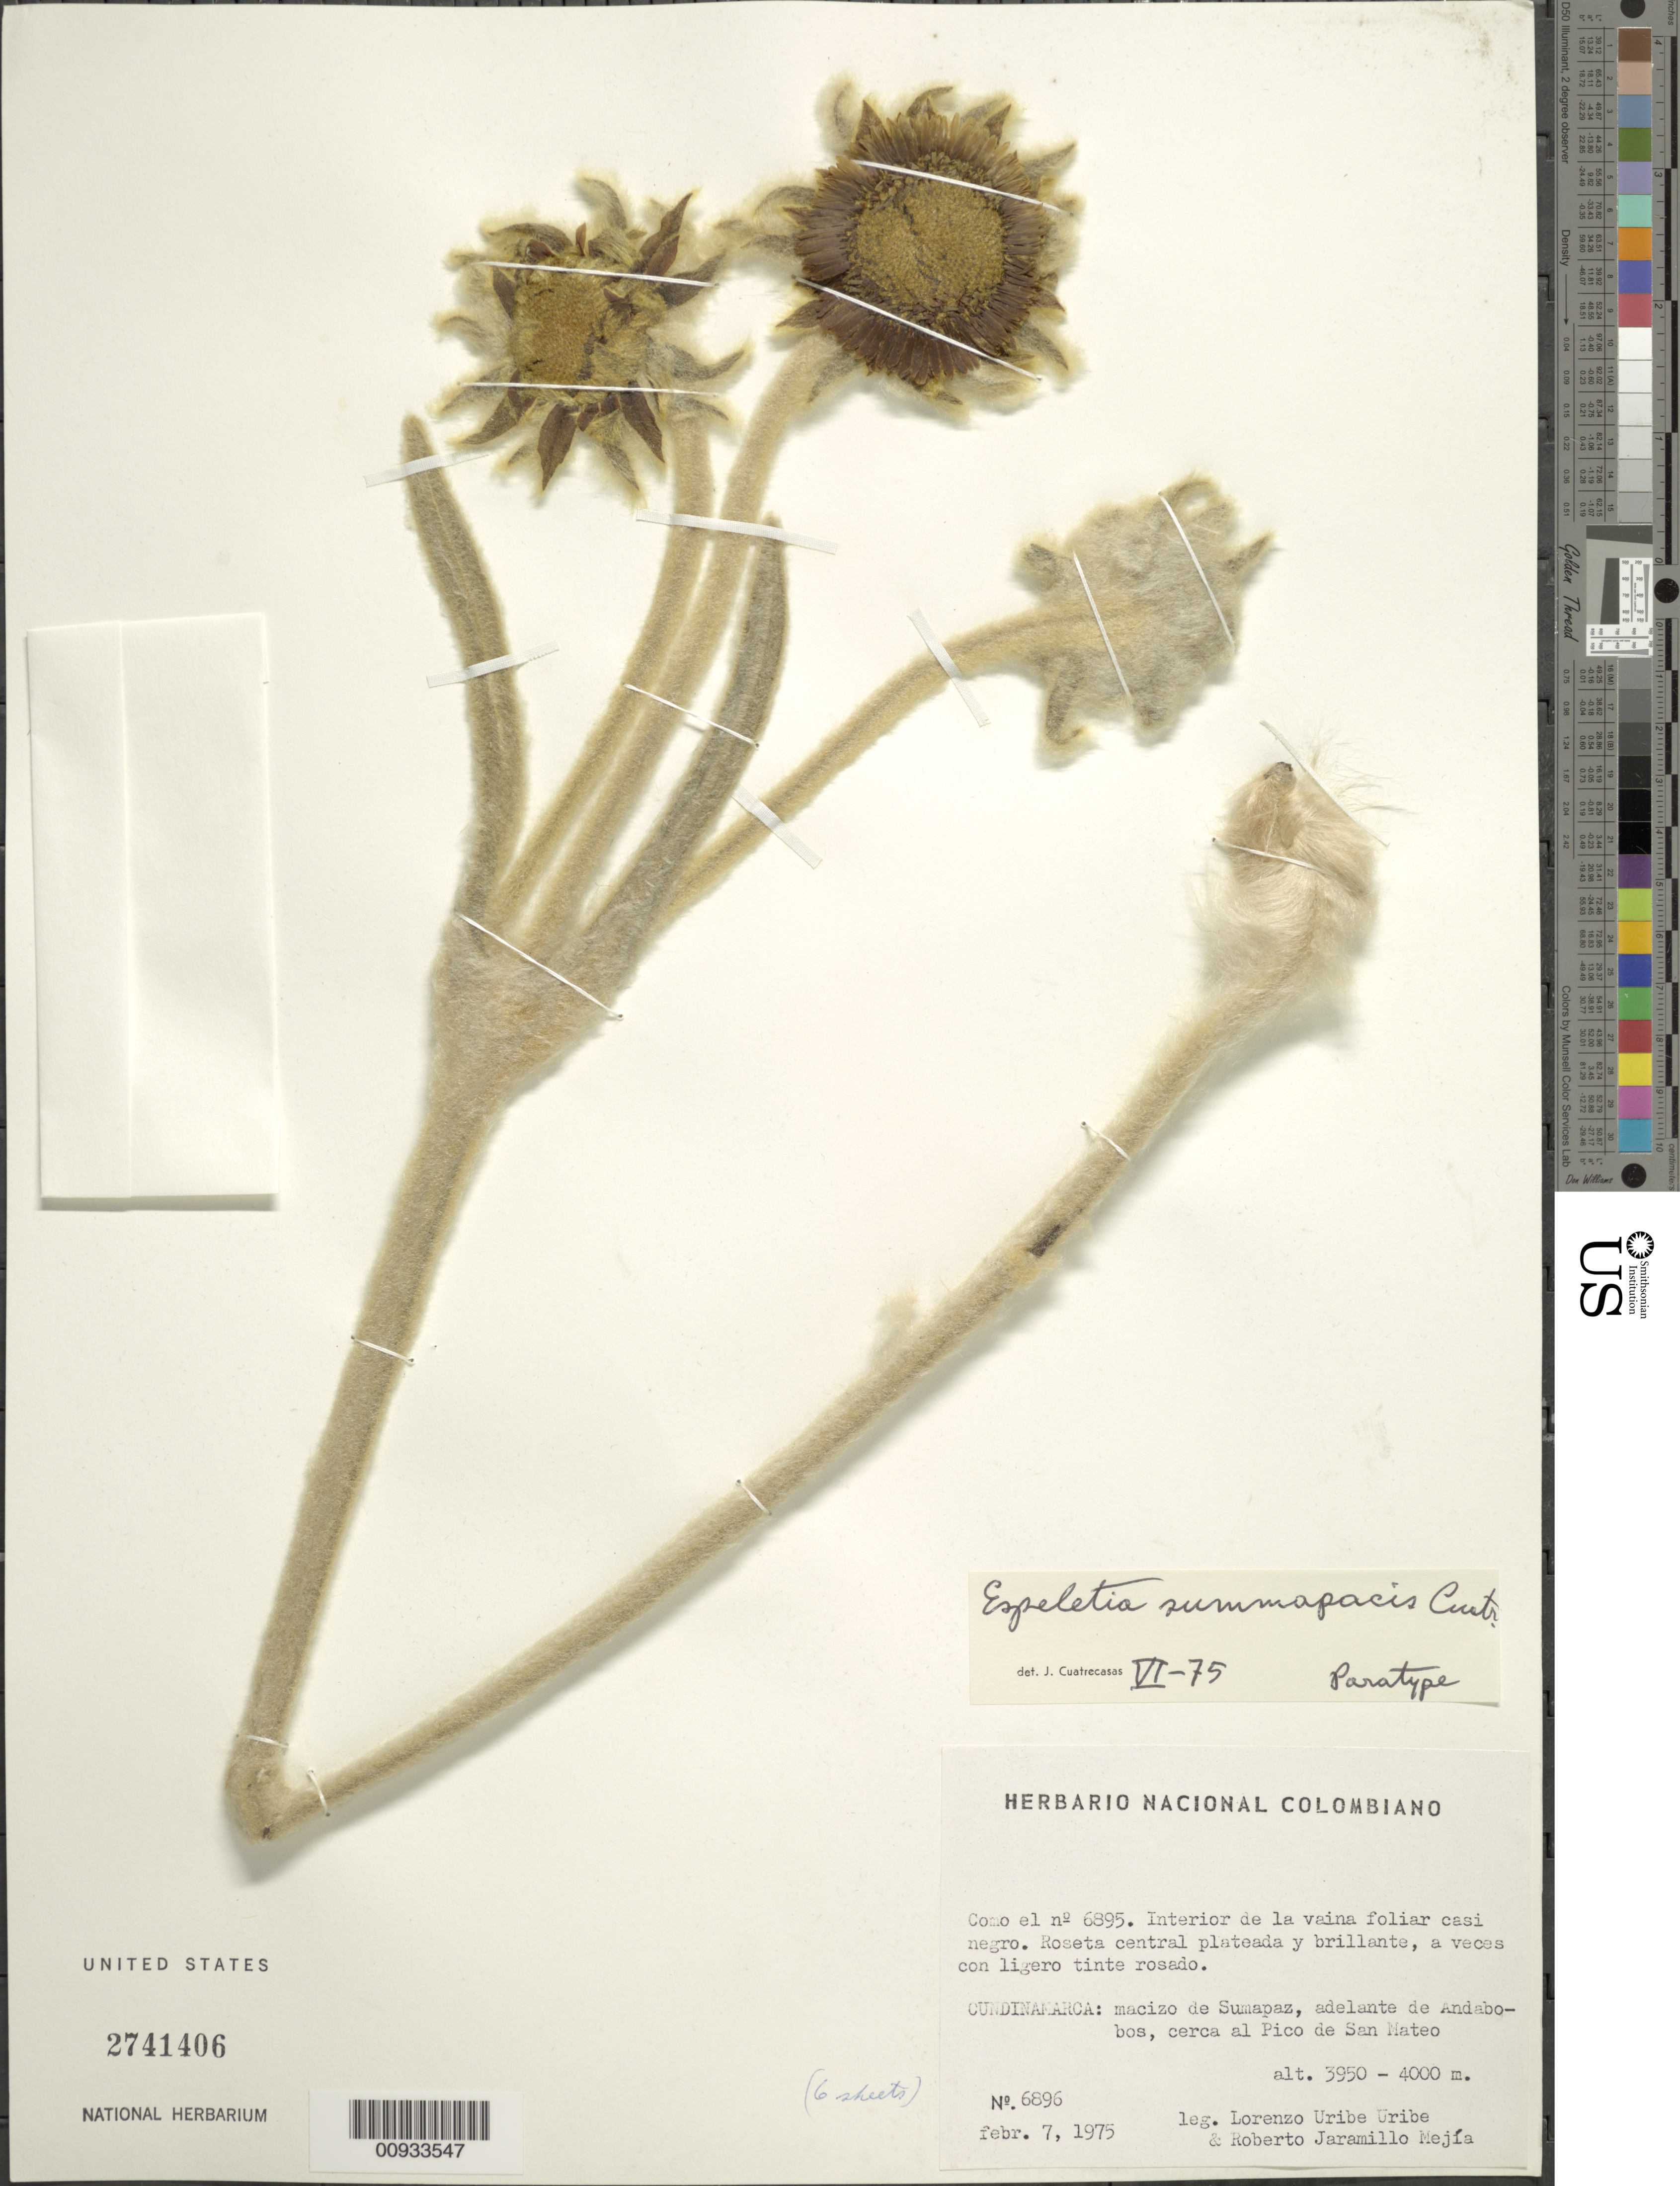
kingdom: Plantae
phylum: Tracheophyta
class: Magnoliopsida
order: Asterales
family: Asteraceae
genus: Espeletia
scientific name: Espeletia summapacis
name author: Cuatrec.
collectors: L. Uribe & R. Jaramillo M.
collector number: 6896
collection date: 1975-02-07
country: Colombia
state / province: Cundinamarca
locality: Macizo de Sumapaz, adelante de Andabobos, cerca al Pico de San Mateo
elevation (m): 3950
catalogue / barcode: US 2741406